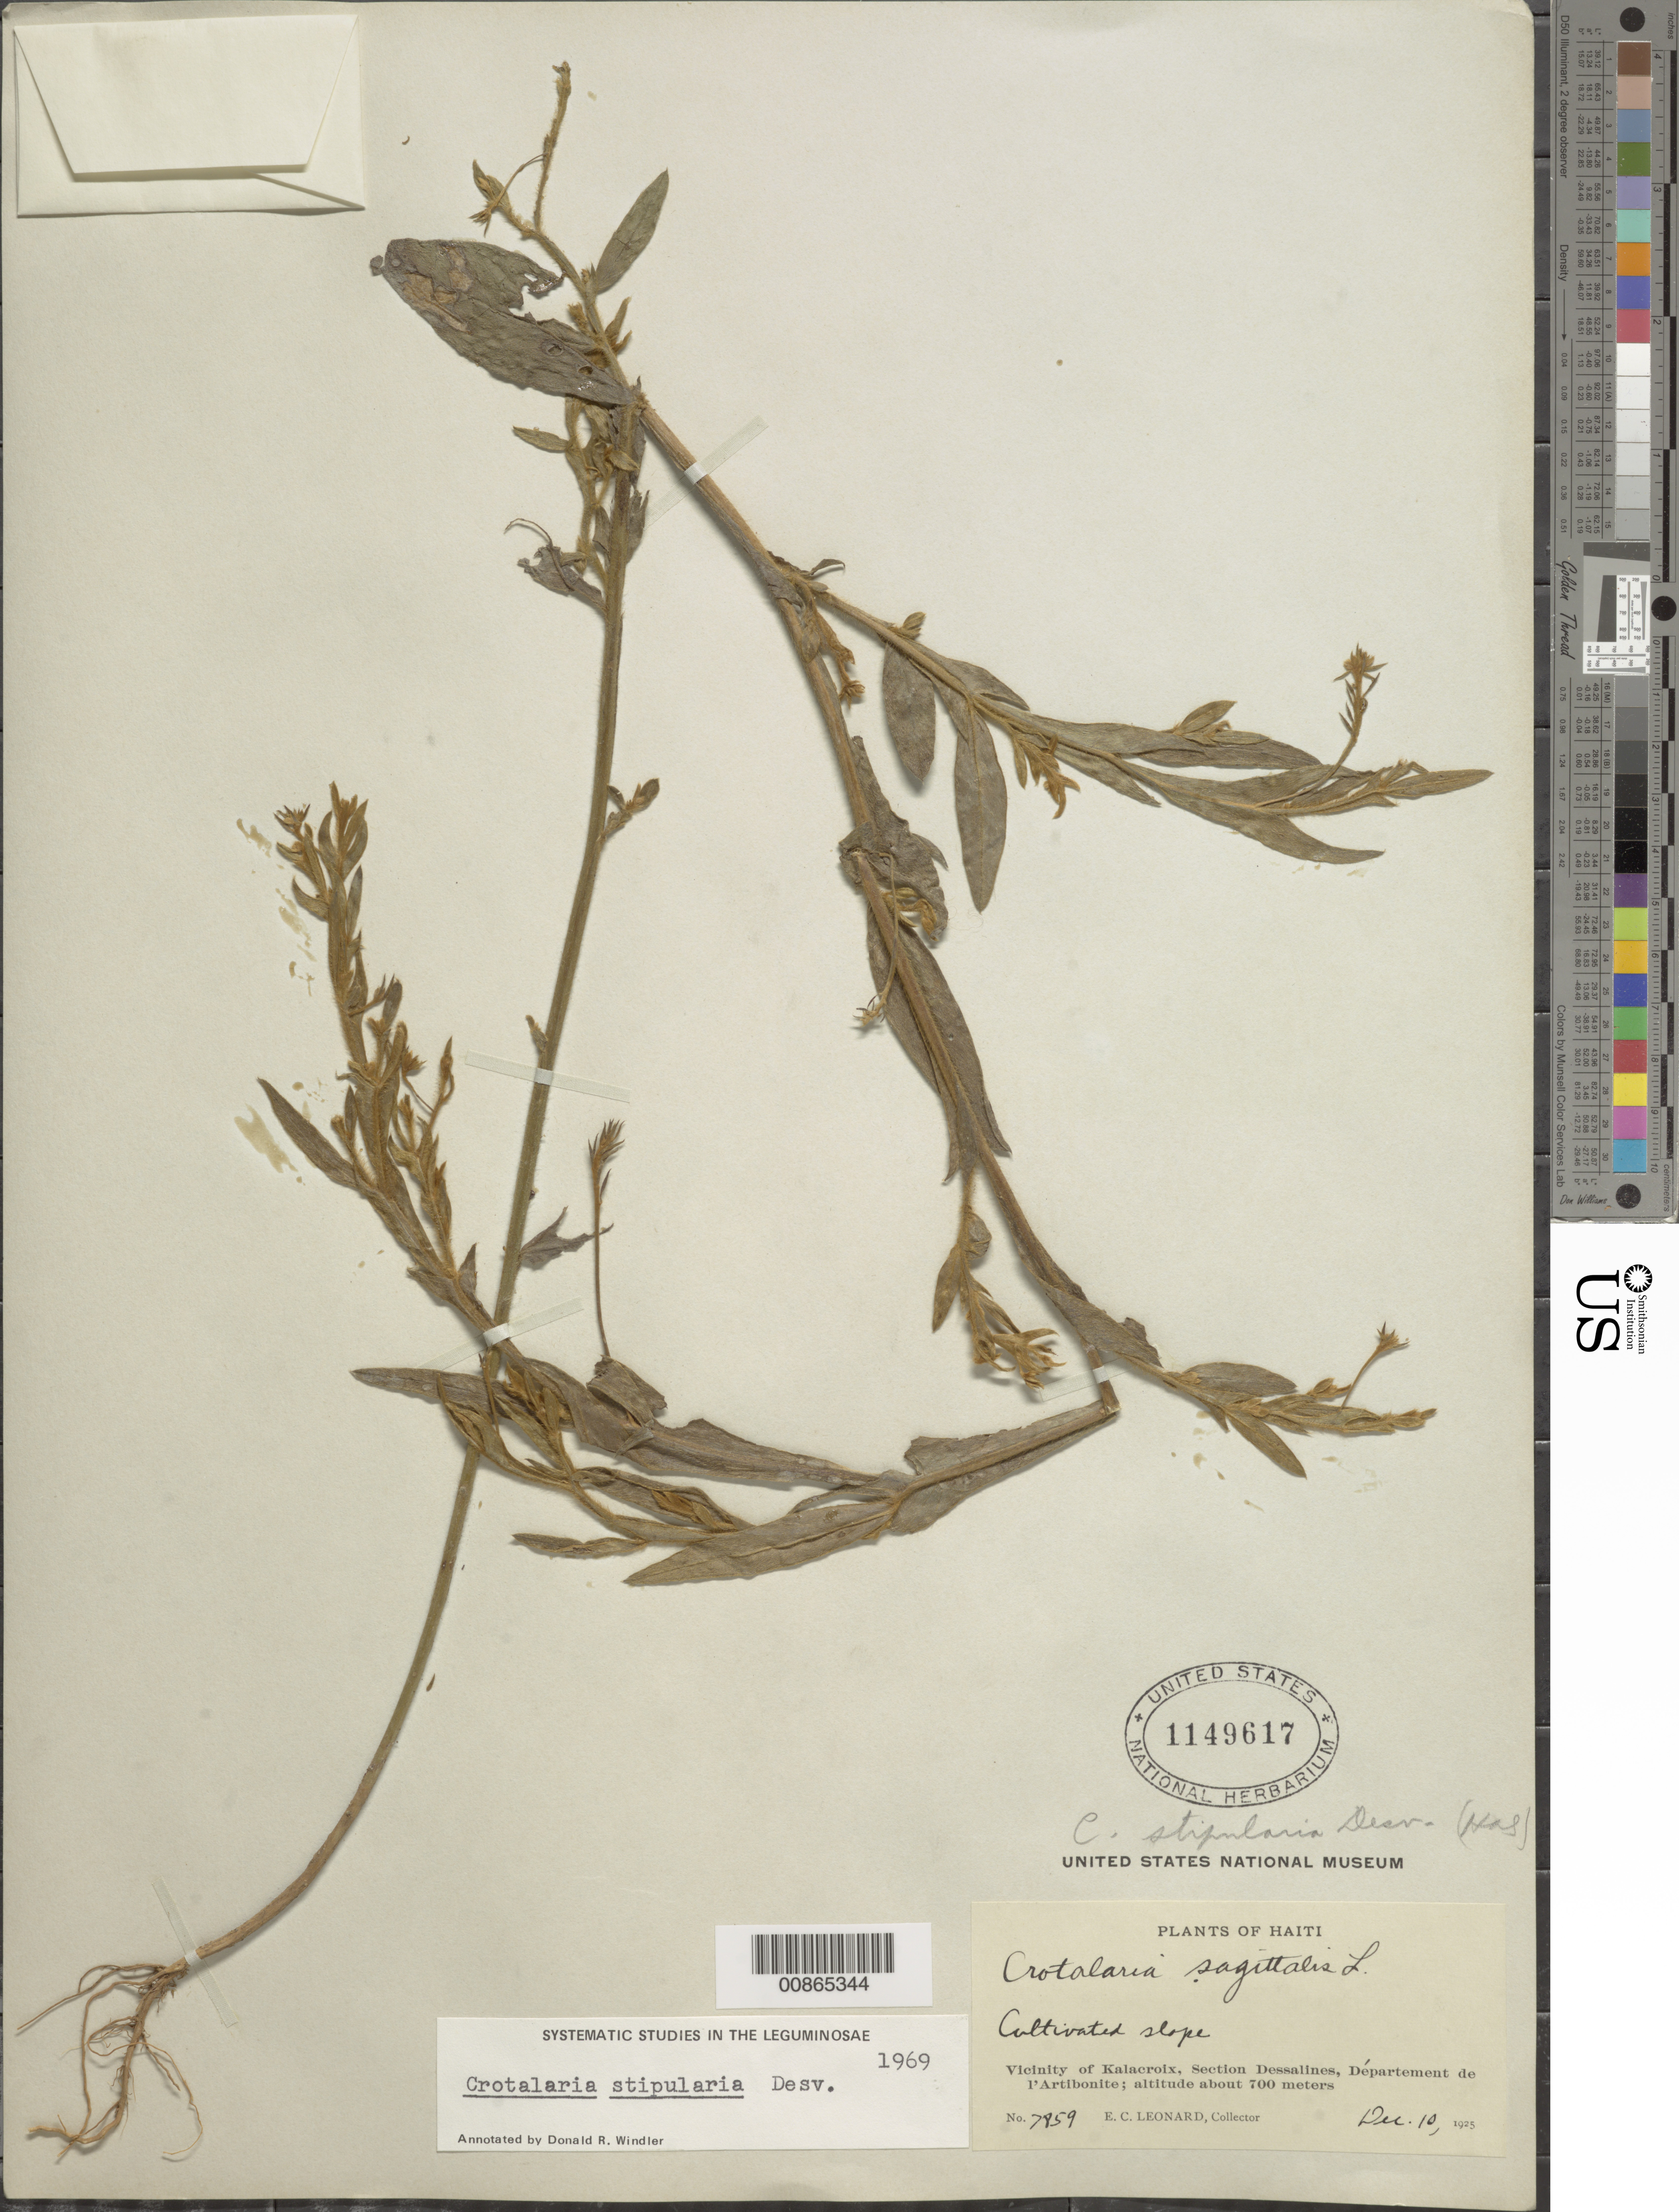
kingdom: Plantae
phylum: Tracheophyta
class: Magnoliopsida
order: Fabales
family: Fabaceae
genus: Crotalaria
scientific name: Crotalaria stipularia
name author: Desv.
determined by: Windler, D. R.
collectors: E. C. Leonard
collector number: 7859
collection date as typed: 10 Dec 1925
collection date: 1925-12-10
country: Haiti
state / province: Artibonite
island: Hispaniola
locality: Vicinity of Kalacroix, Section Dessalines.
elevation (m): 700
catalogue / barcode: US 1149617